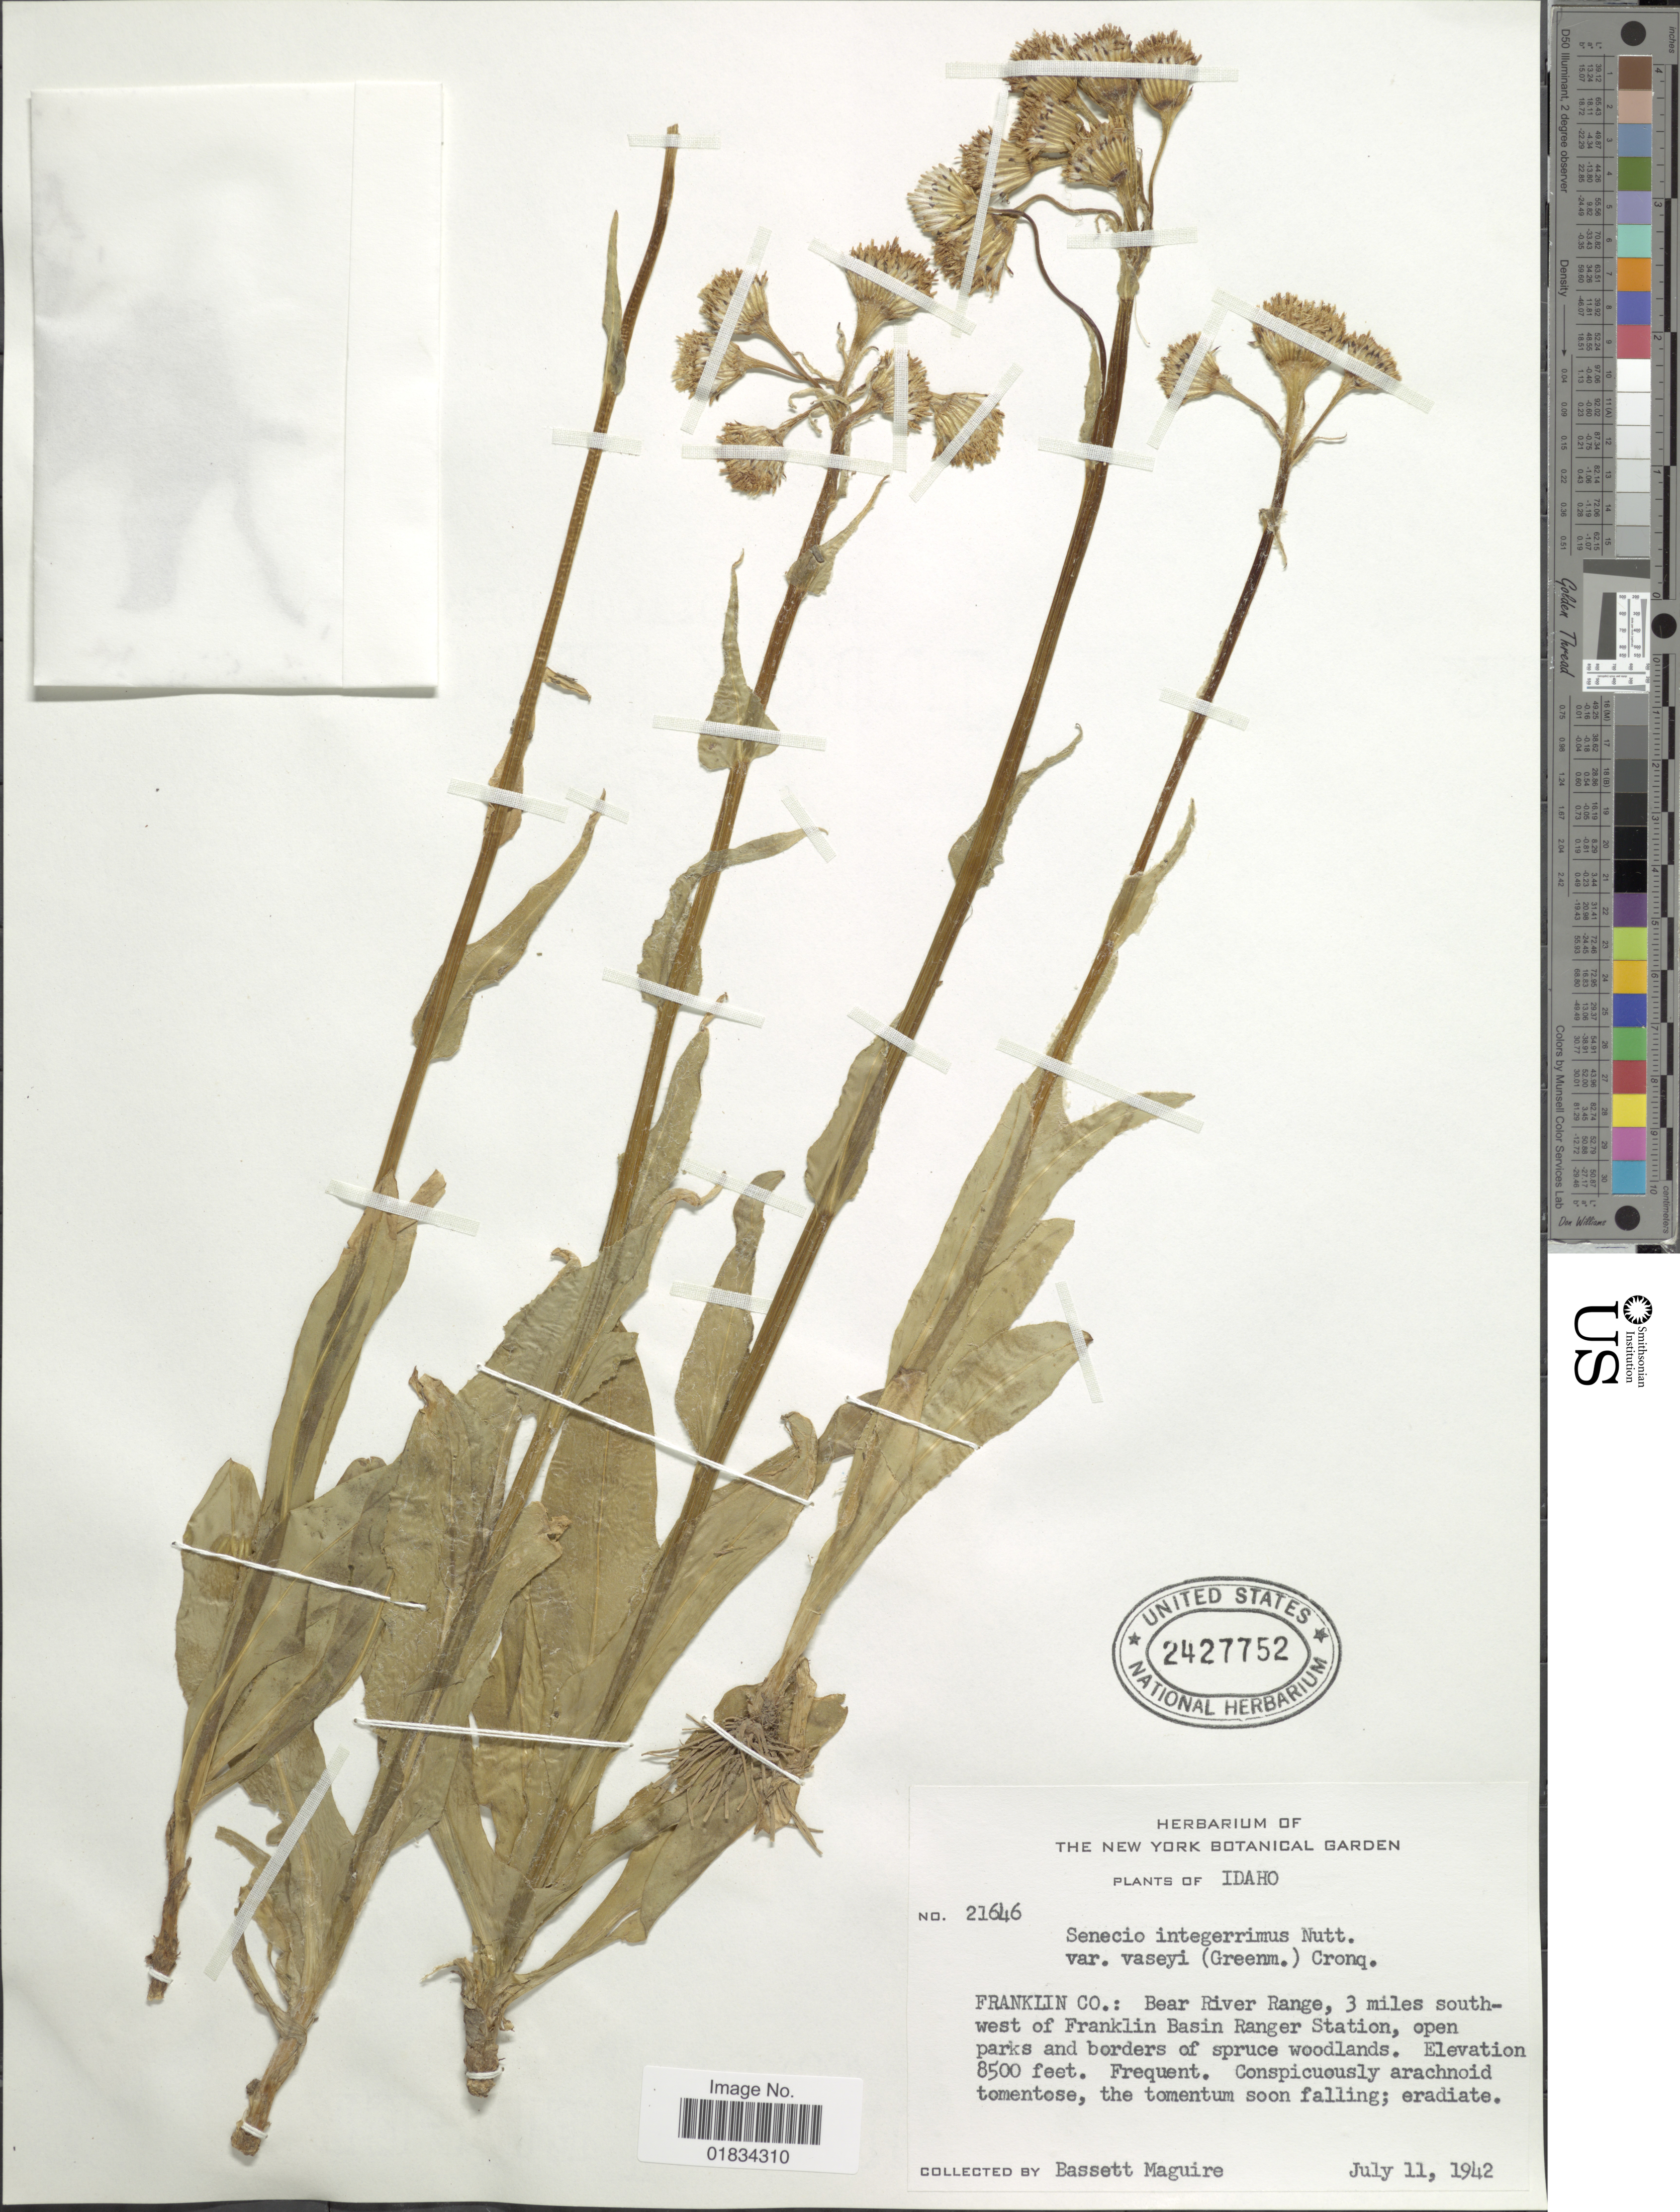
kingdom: Plantae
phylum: Tracheophyta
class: Magnoliopsida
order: Asterales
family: Asteraceae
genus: Senecio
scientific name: Senecio integerrimus var. vaseyi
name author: Cronq.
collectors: B. Maguire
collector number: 21646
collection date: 1942-07-11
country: United States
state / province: Idaho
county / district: Franklin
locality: Bear River Range, 3 miles south-west of Franklin Basin Ranger Station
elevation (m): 2591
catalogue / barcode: US 2427752